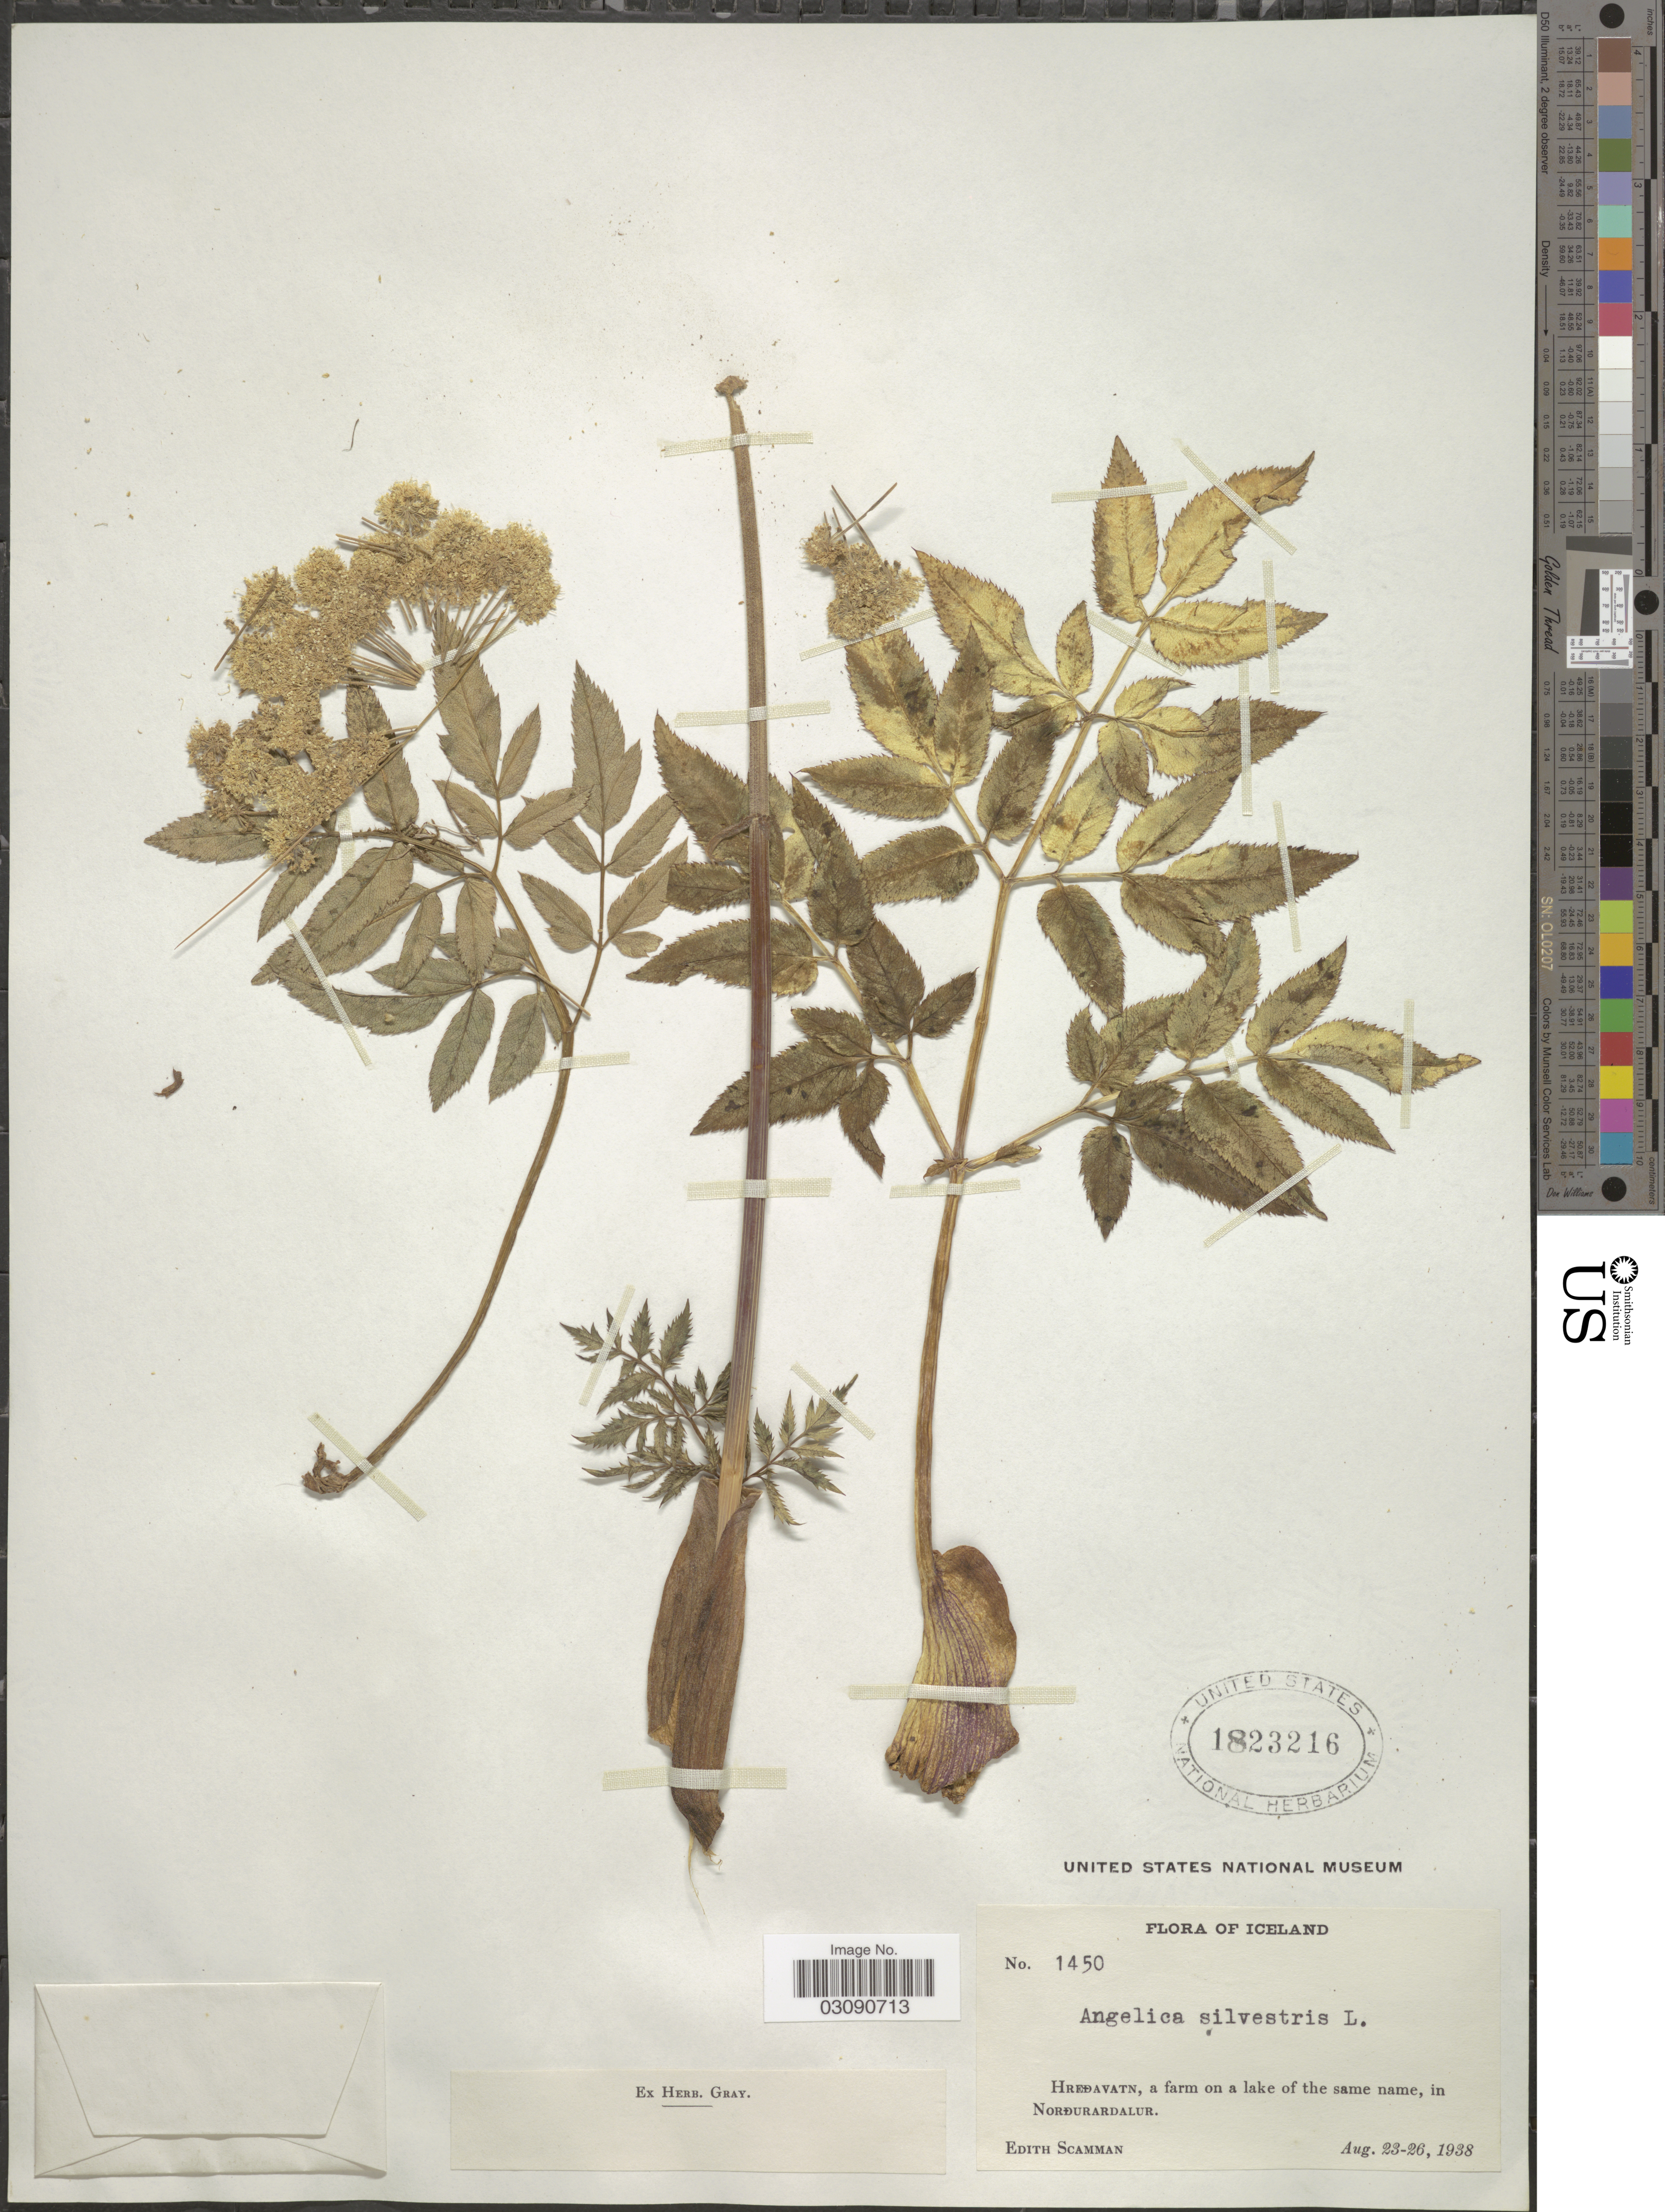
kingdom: Plantae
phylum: Tracheophyta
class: Magnoliopsida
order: Apiales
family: Apiaceae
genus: Angelica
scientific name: Angelica sylvestris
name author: L.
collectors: E. Scamman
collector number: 1450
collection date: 1938-08-23/1938-08-26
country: Iceland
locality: Hredavatn, a farm on a lake of the same name, in Nordurardalur.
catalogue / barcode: US 1823216